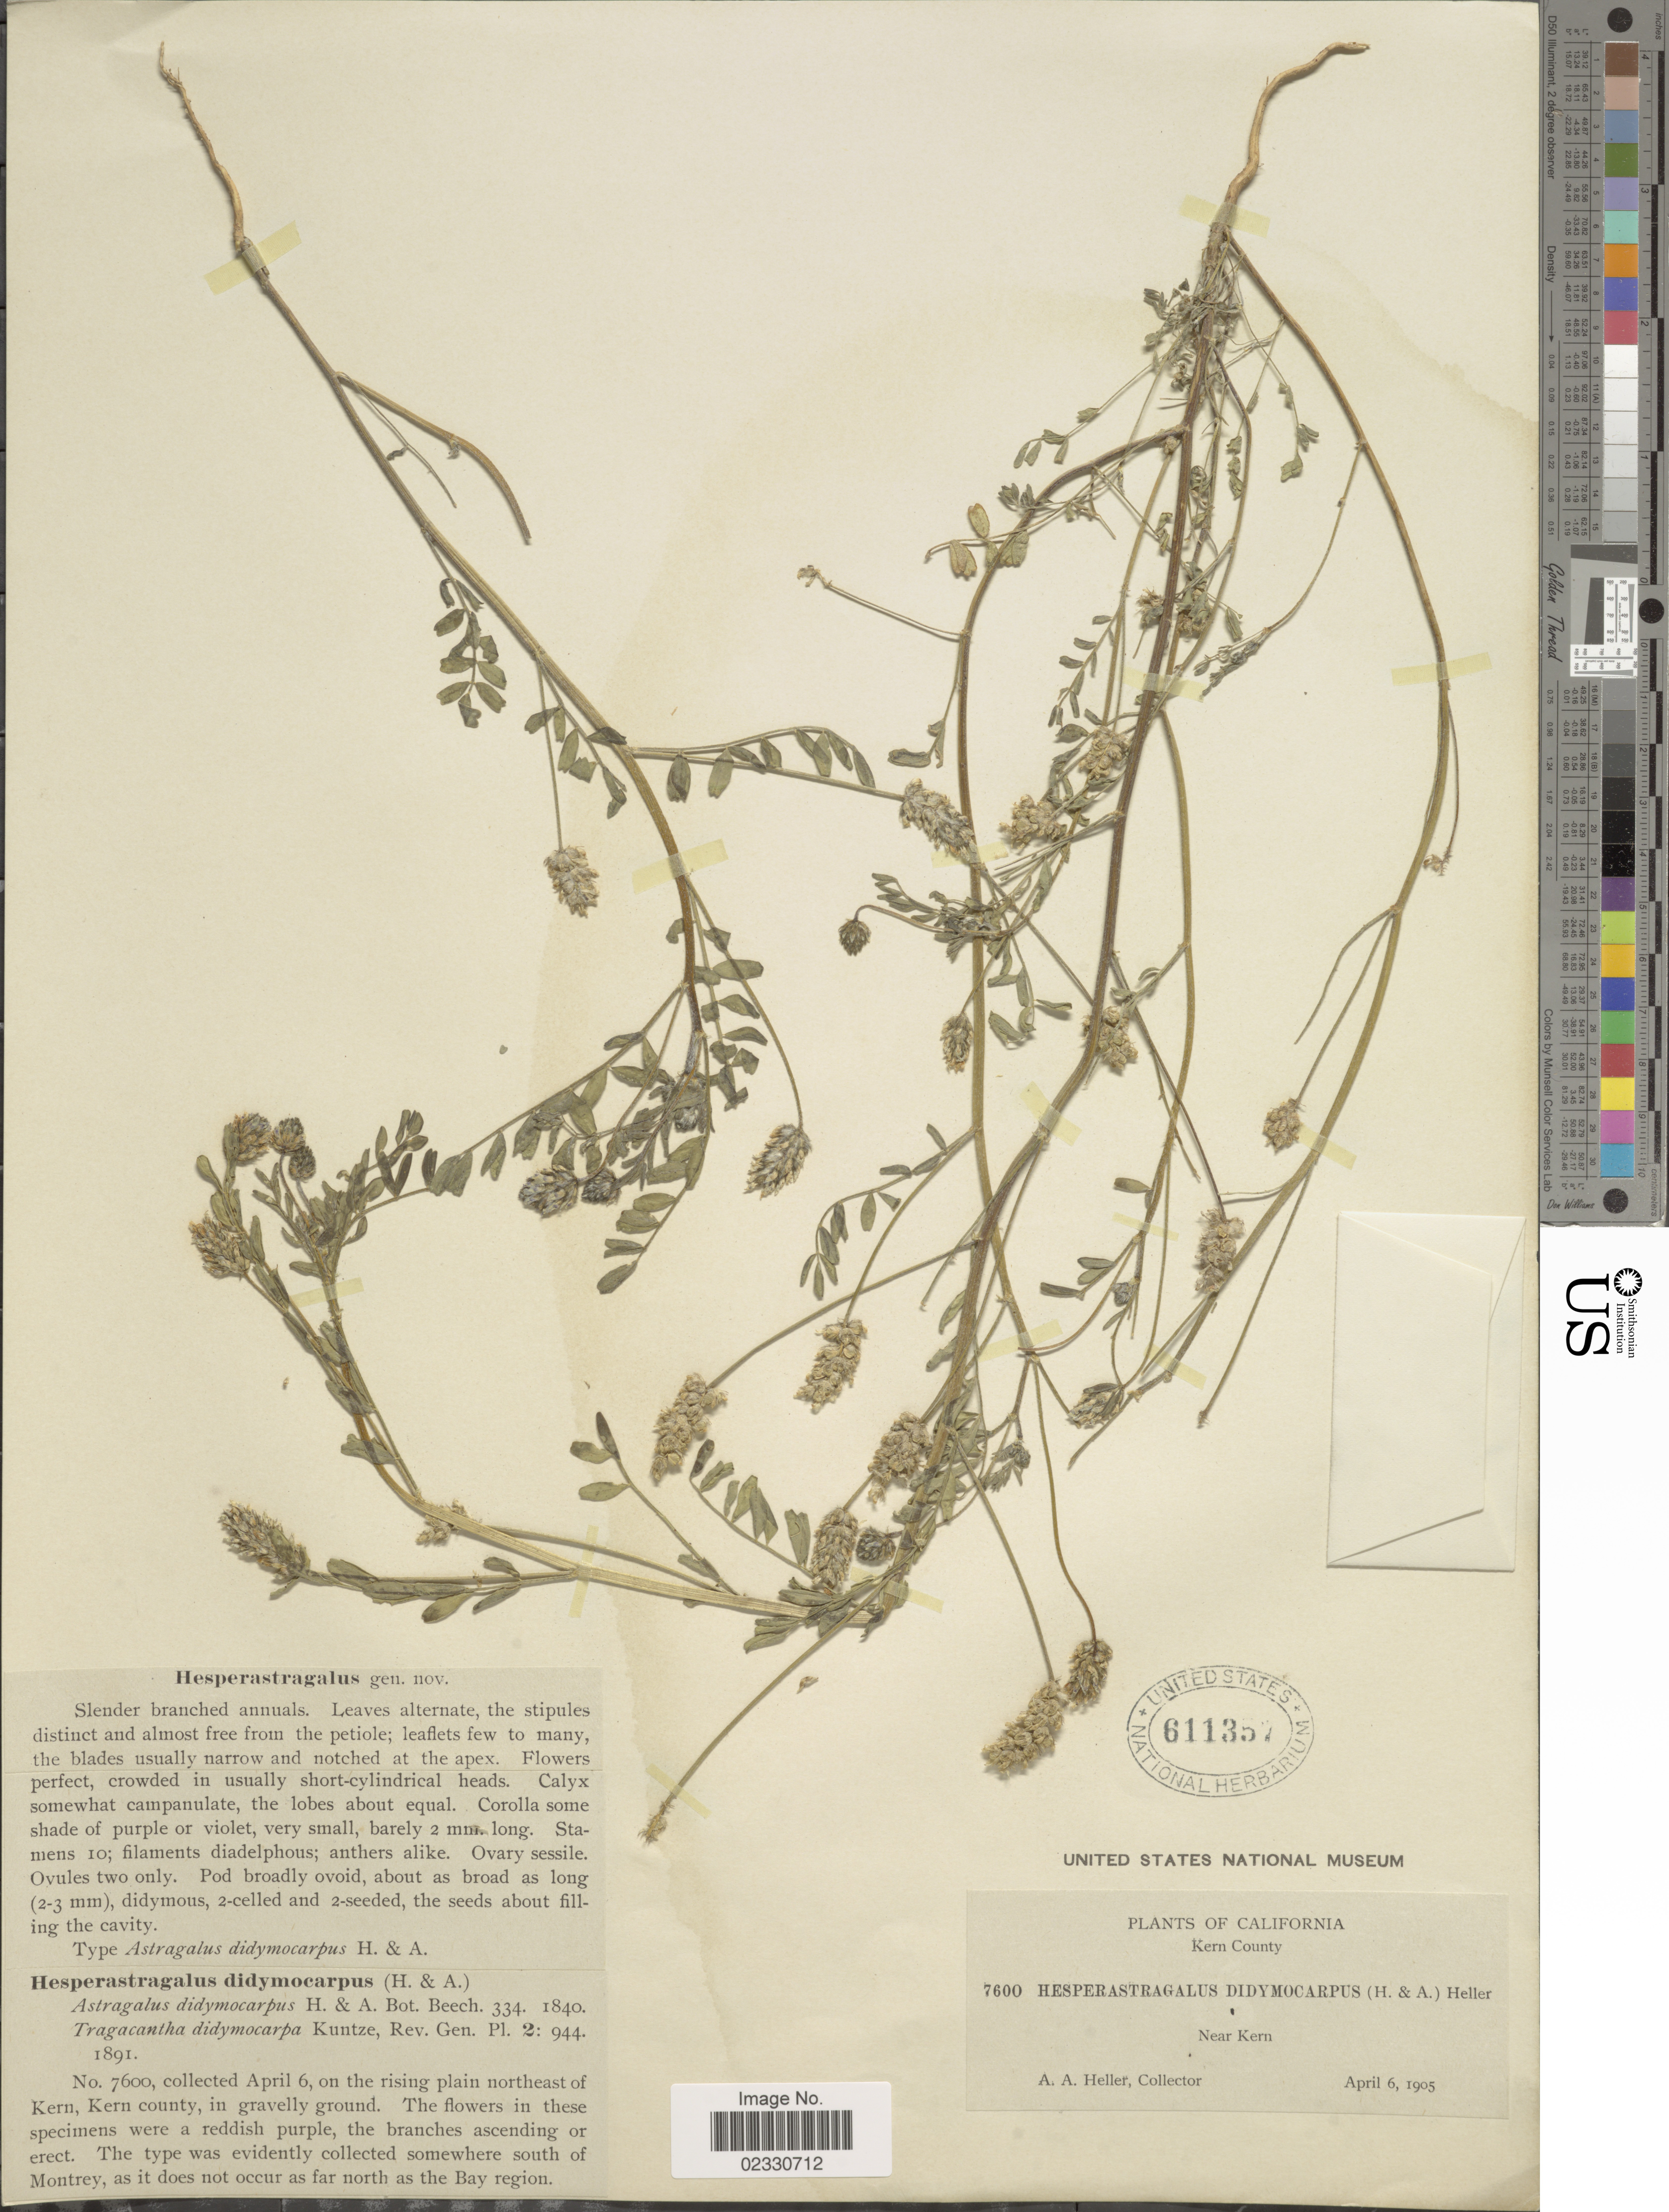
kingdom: Plantae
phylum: Tracheophyta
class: Magnoliopsida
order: Fabales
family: Fabaceae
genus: Astragalus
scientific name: Astragalus didymocarpus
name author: Hook. & Arn.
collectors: A. A. Heller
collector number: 7600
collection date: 1905-04-06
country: United States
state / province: California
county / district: Kern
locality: Kern County, near Kern, on the rising plain northeast of Kern, in gravelly ground, somewhere south of Monterey.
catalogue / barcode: US 611357